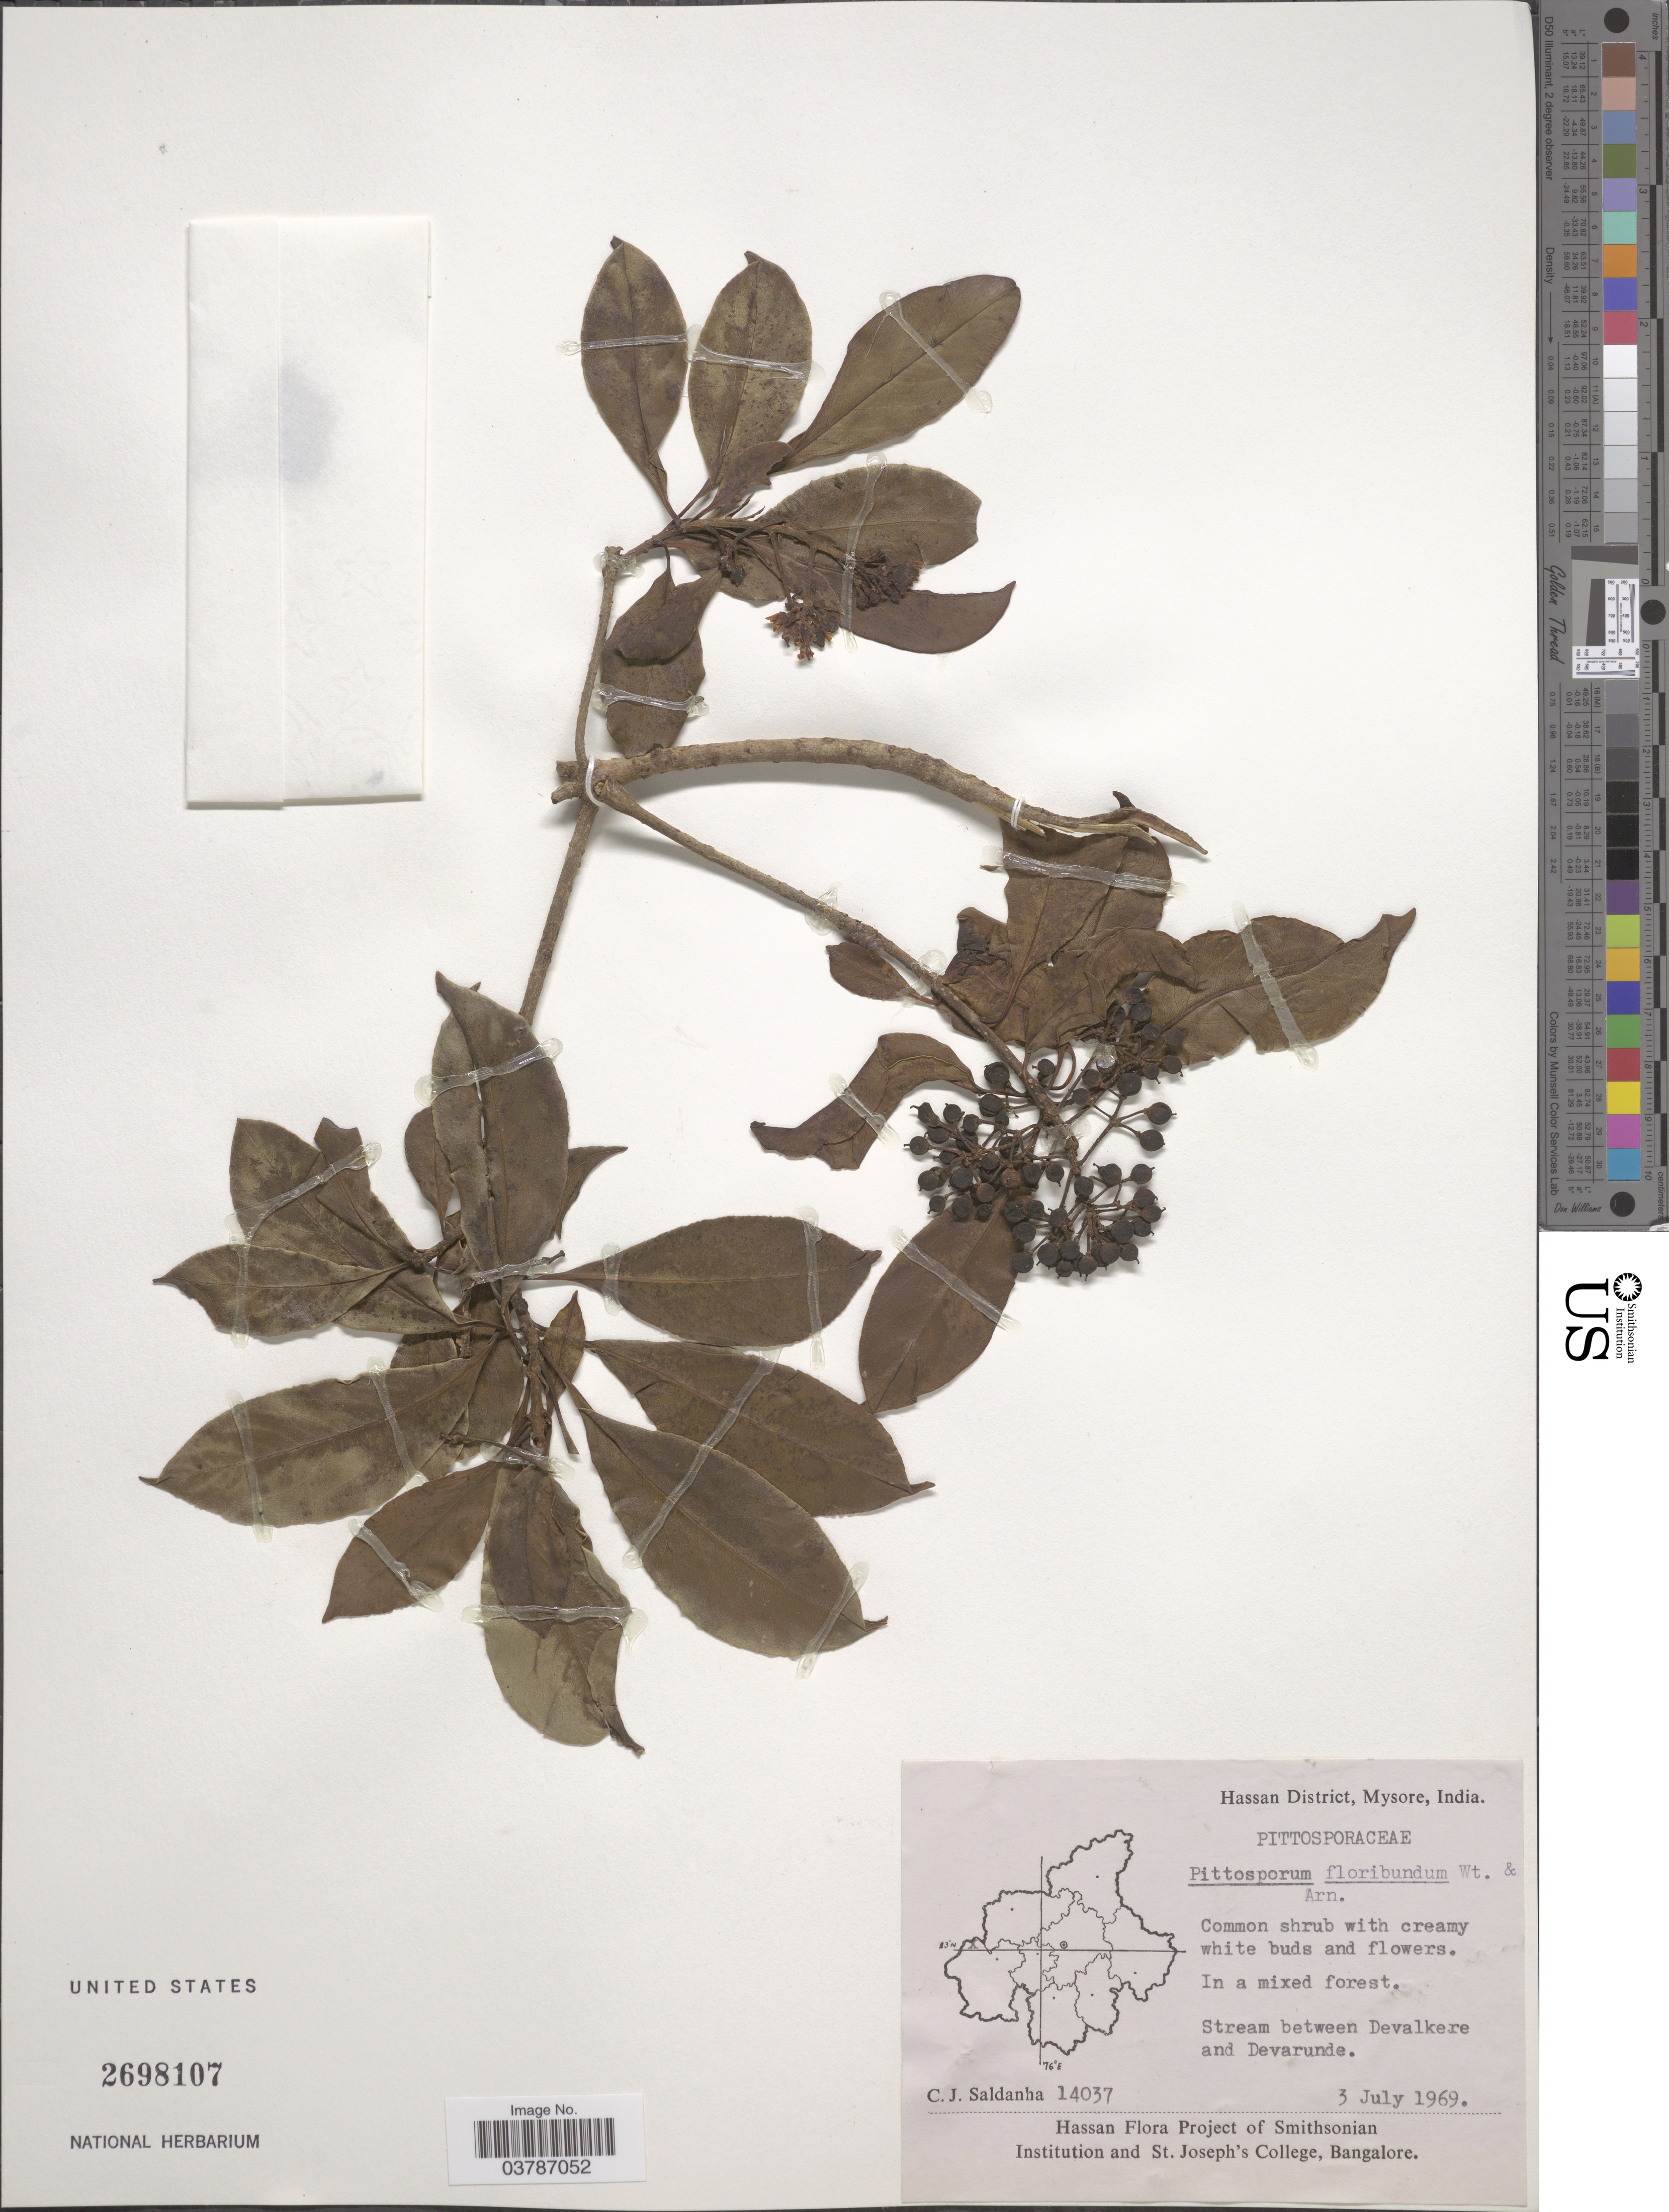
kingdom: Plantae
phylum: Tracheophyta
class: Magnoliopsida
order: Apiales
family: Pittosporaceae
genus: Pittosporum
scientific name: Pittosporum floribundum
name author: Wight & Arn.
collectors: C. J. Saldanha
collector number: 14037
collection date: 1969-07-03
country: India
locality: Hassan District, Mysore. Stream between Devalkere and Devarunde.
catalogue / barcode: US 2698107